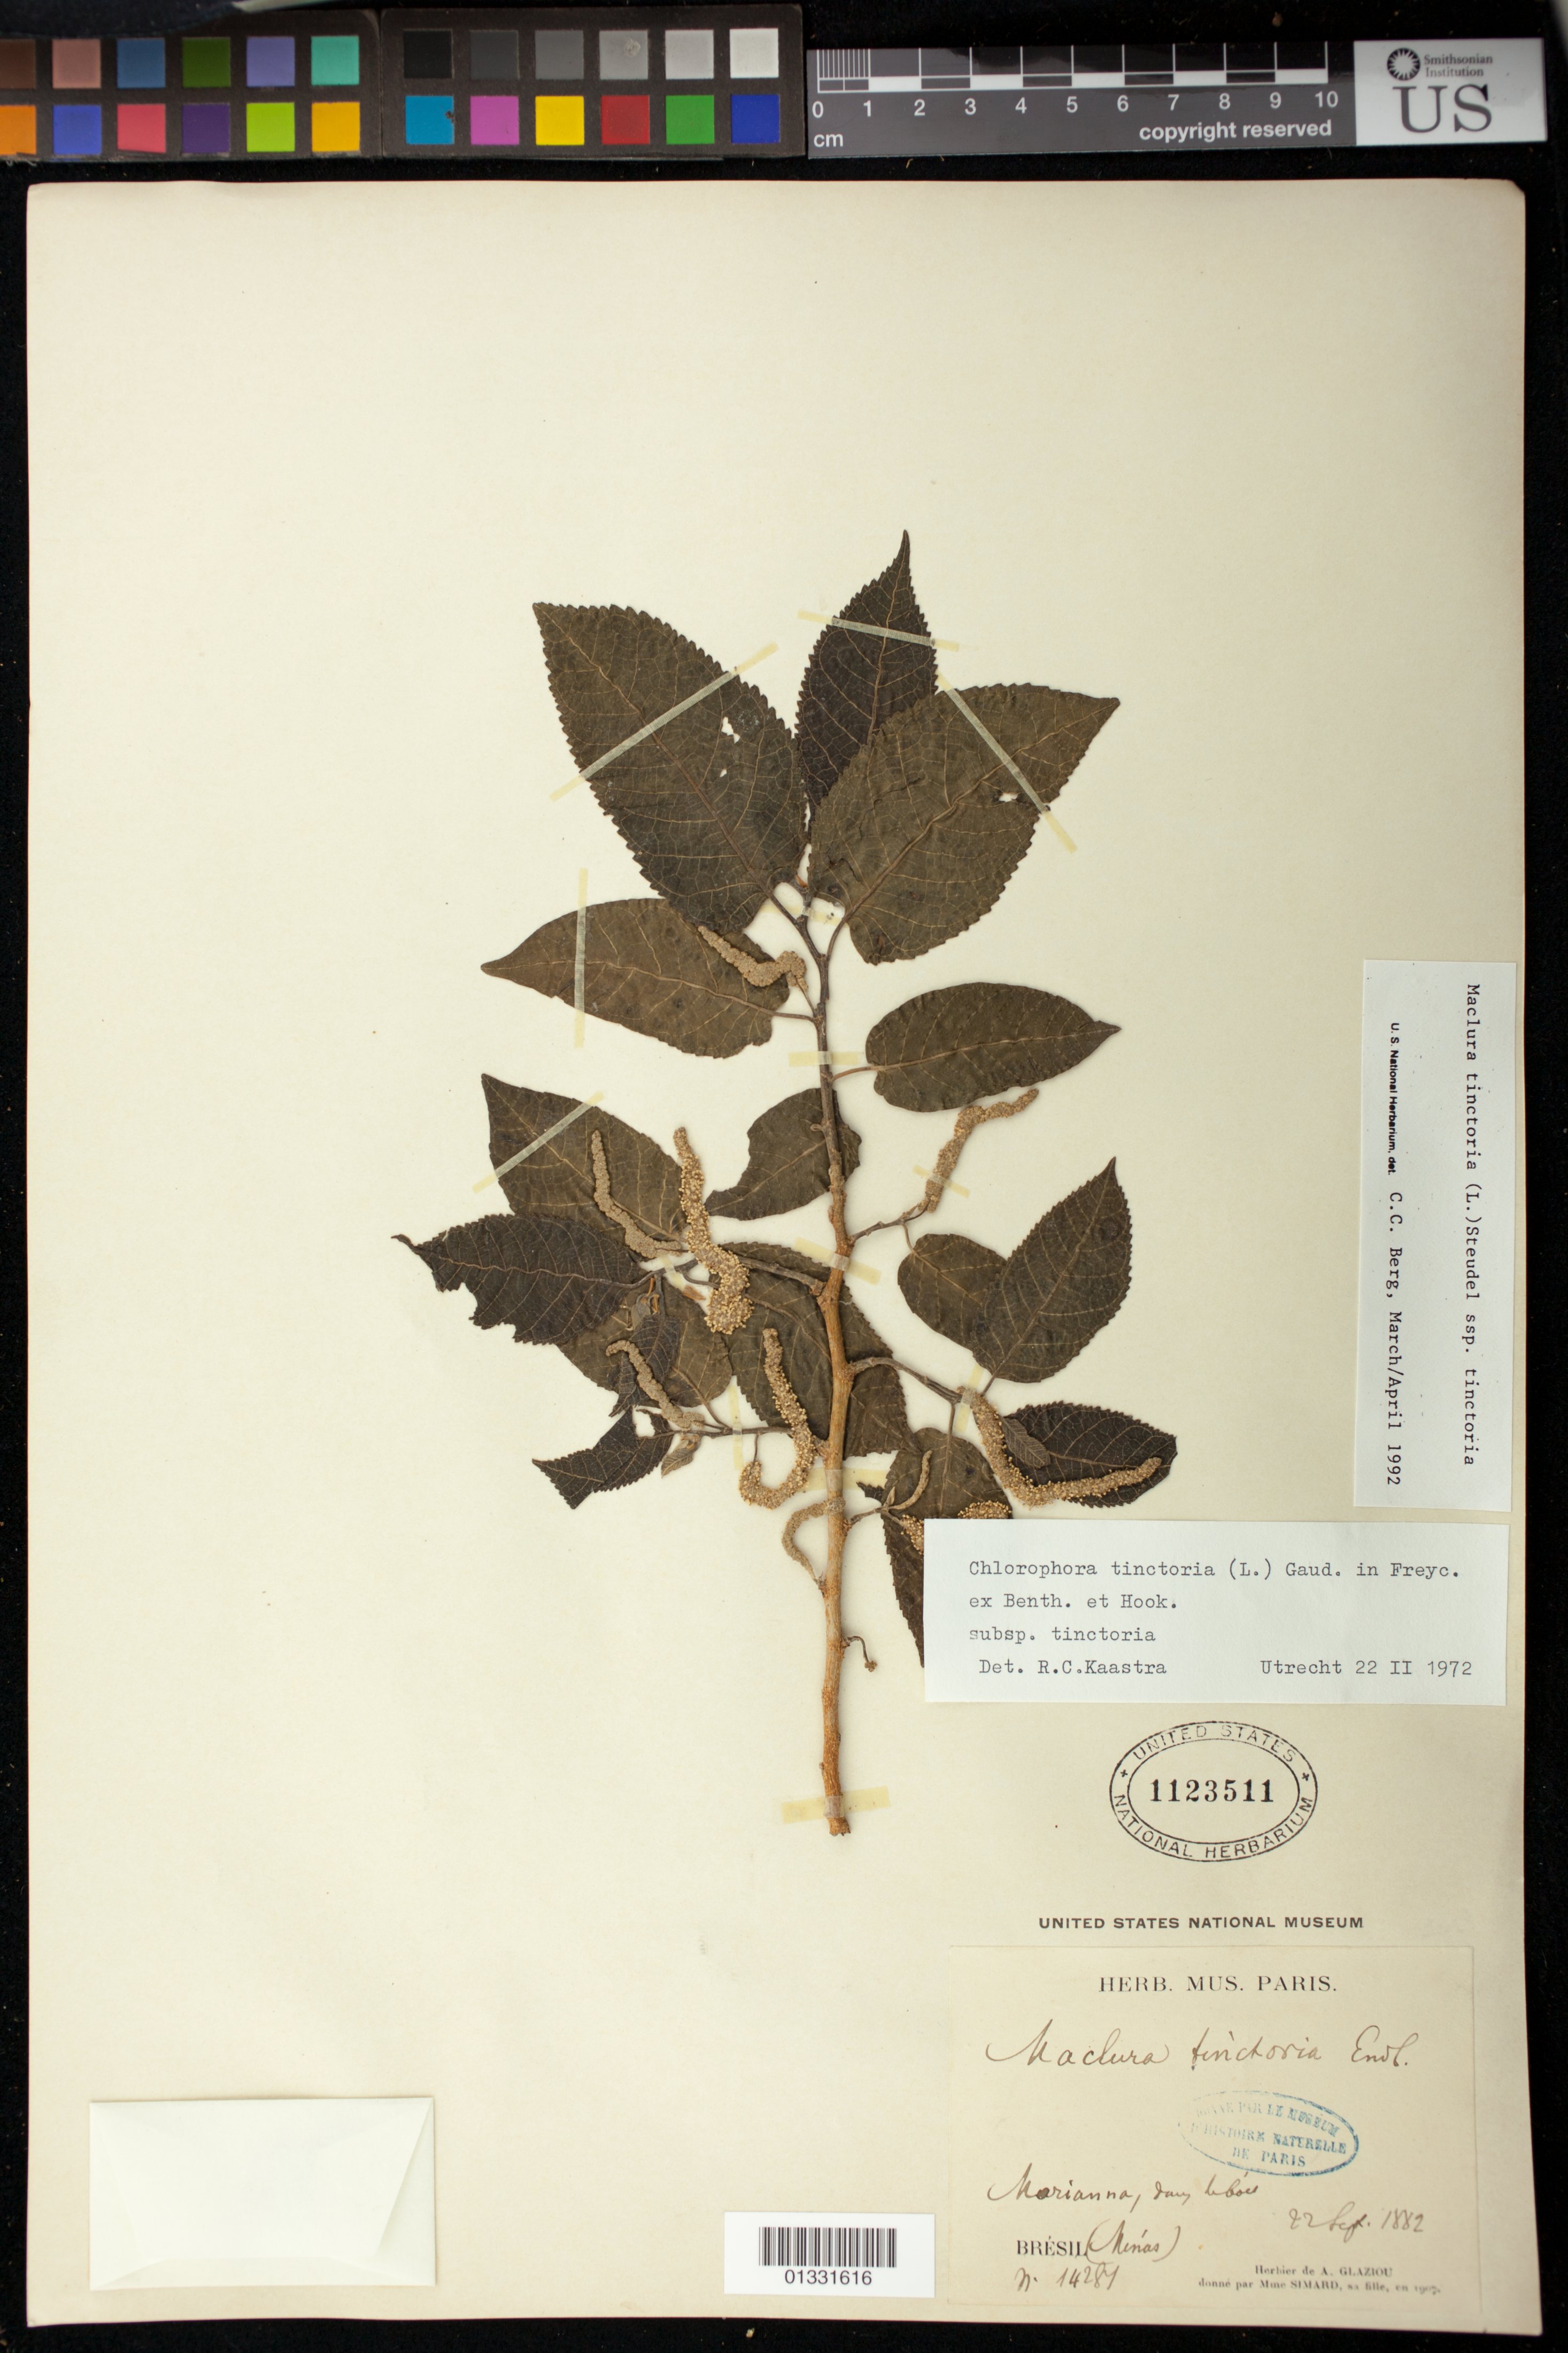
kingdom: Plantae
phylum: Tracheophyta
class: Magnoliopsida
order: Rosales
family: Moraceae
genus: Maclura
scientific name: Maclura tinctoria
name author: (L.) D. Don ex Steud.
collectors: A. F. M. Glaziou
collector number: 14281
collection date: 1882-09-22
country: Brazil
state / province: Minas Gerais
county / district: Mariana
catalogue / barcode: US 1123511